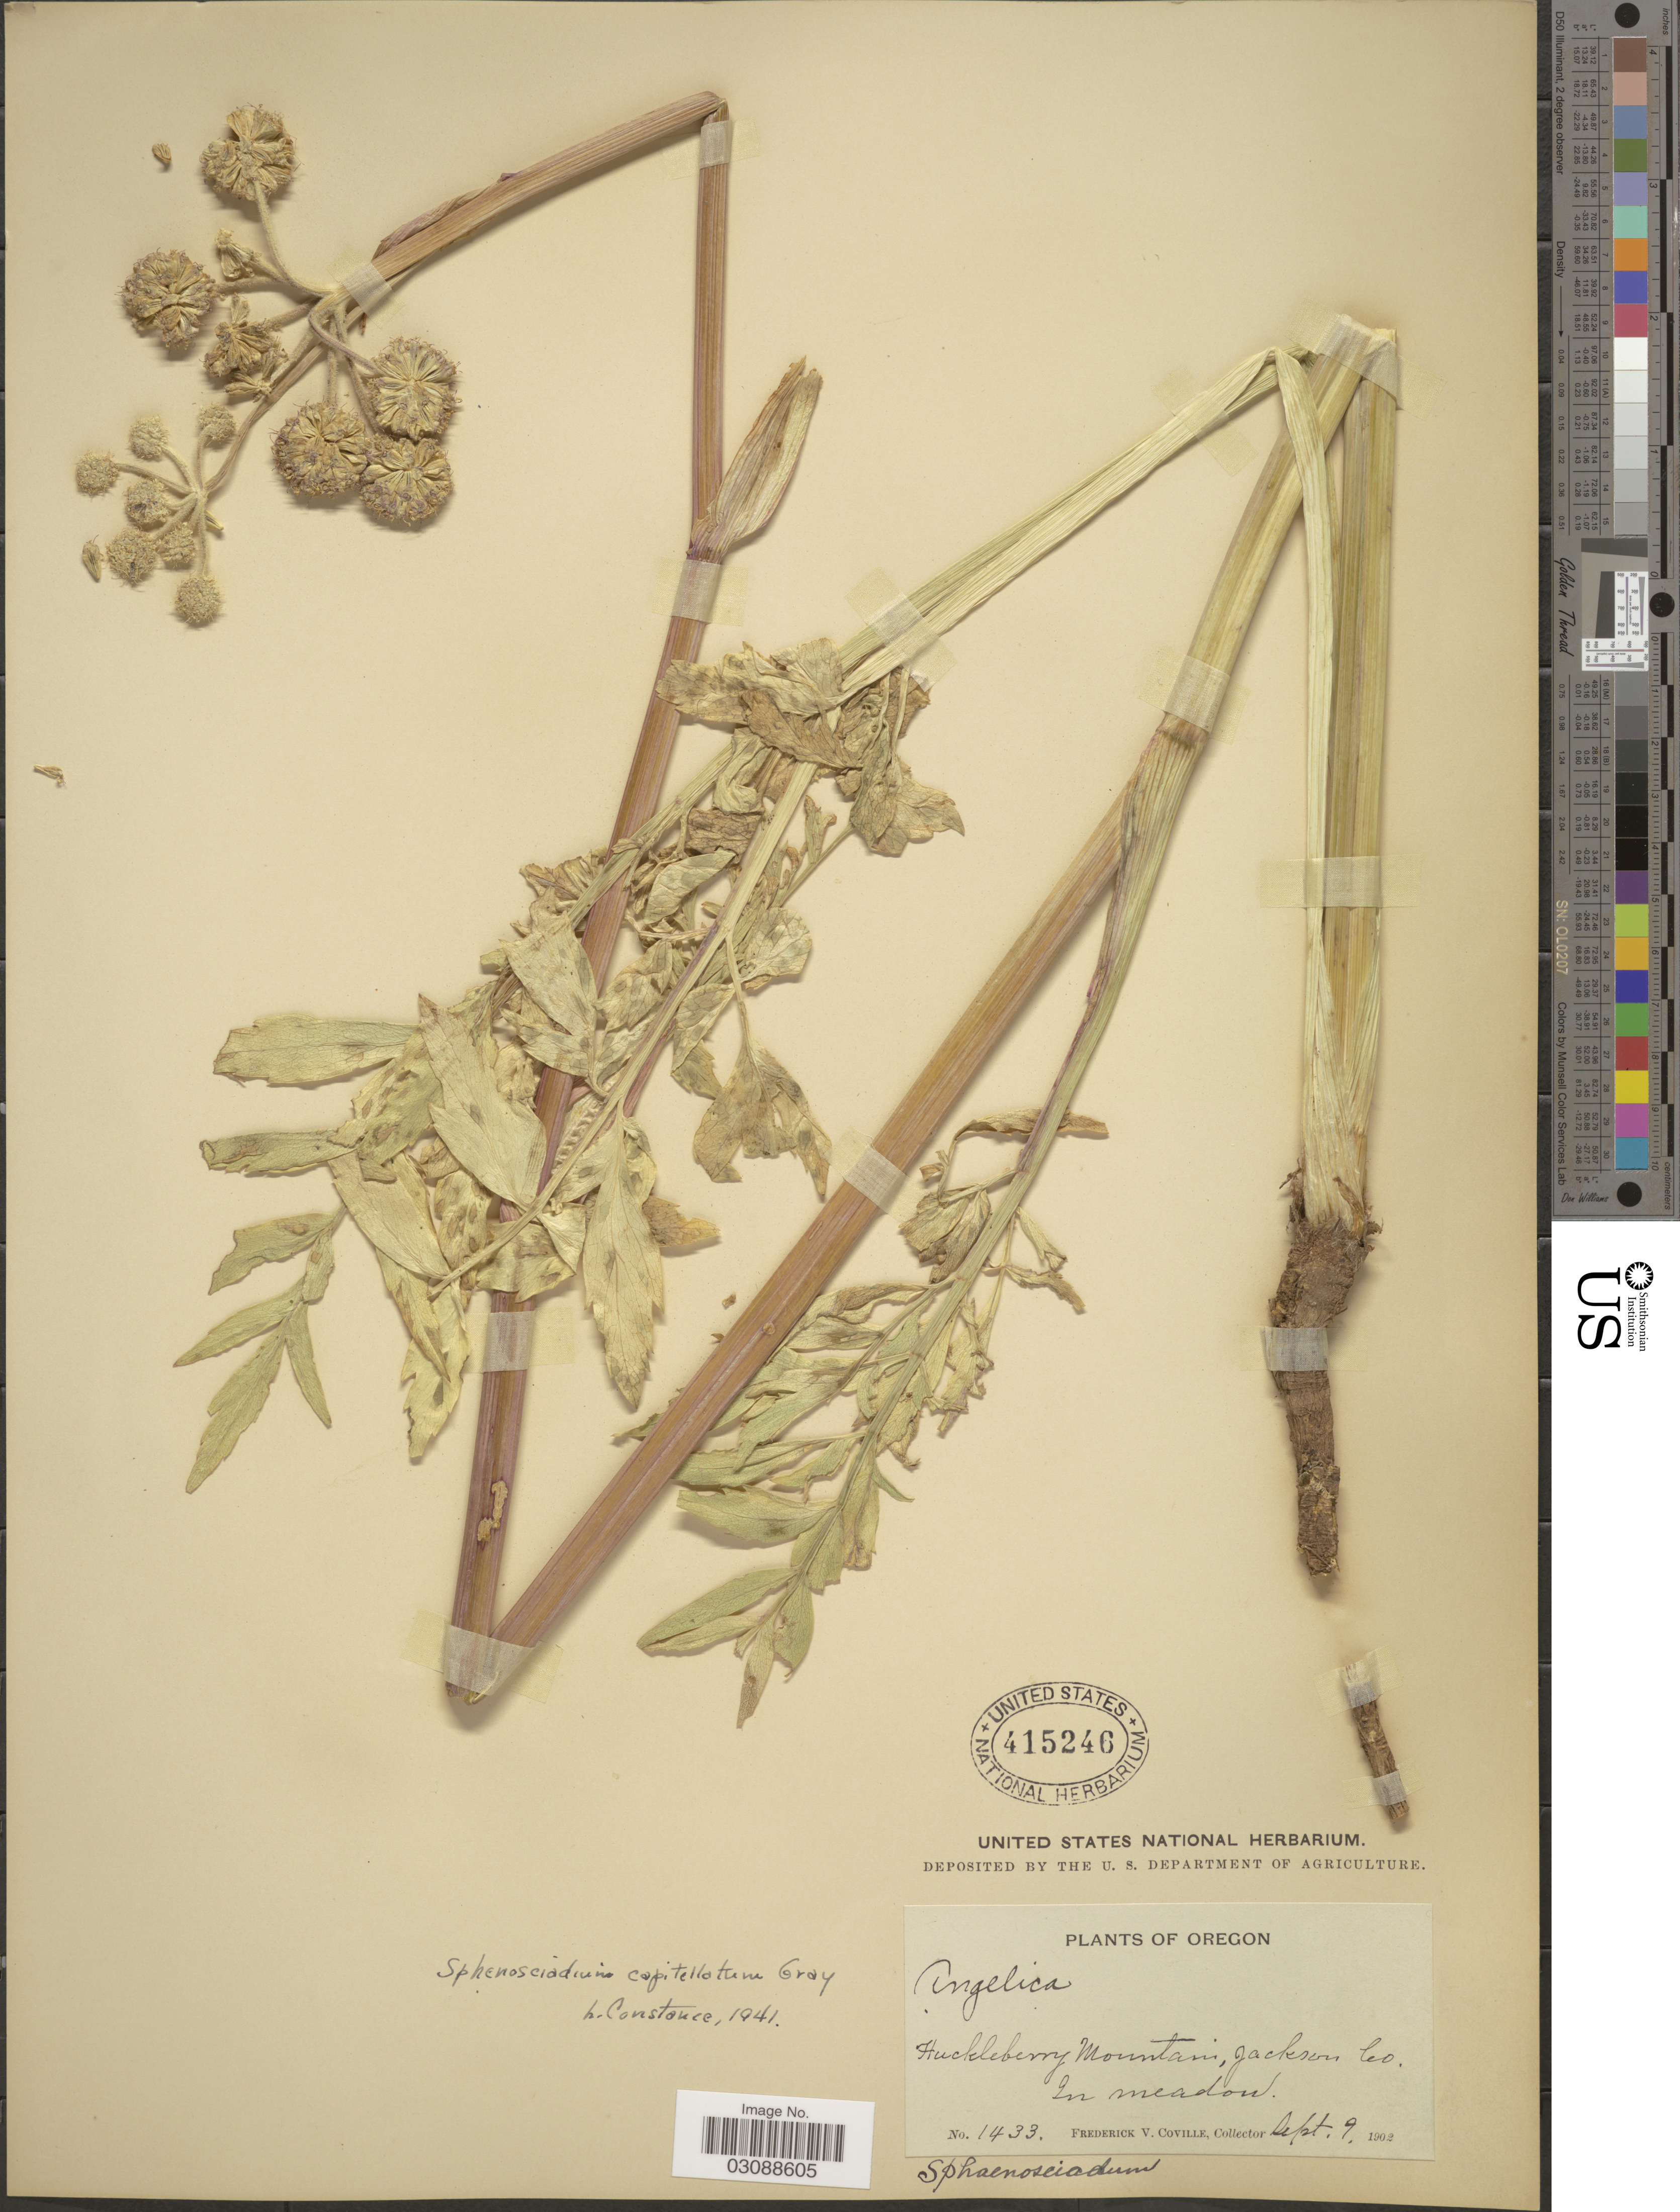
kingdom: Plantae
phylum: Tracheophyta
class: Magnoliopsida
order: Apiales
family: Apiaceae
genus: Sphenosciadium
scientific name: Sphenosciadium capitellatum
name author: A. Gray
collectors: F. V. Coville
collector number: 1433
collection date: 1902-09-09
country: United States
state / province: Oregon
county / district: Jackson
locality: Huckleberry Mountain, Jackson Co.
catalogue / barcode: US 415246